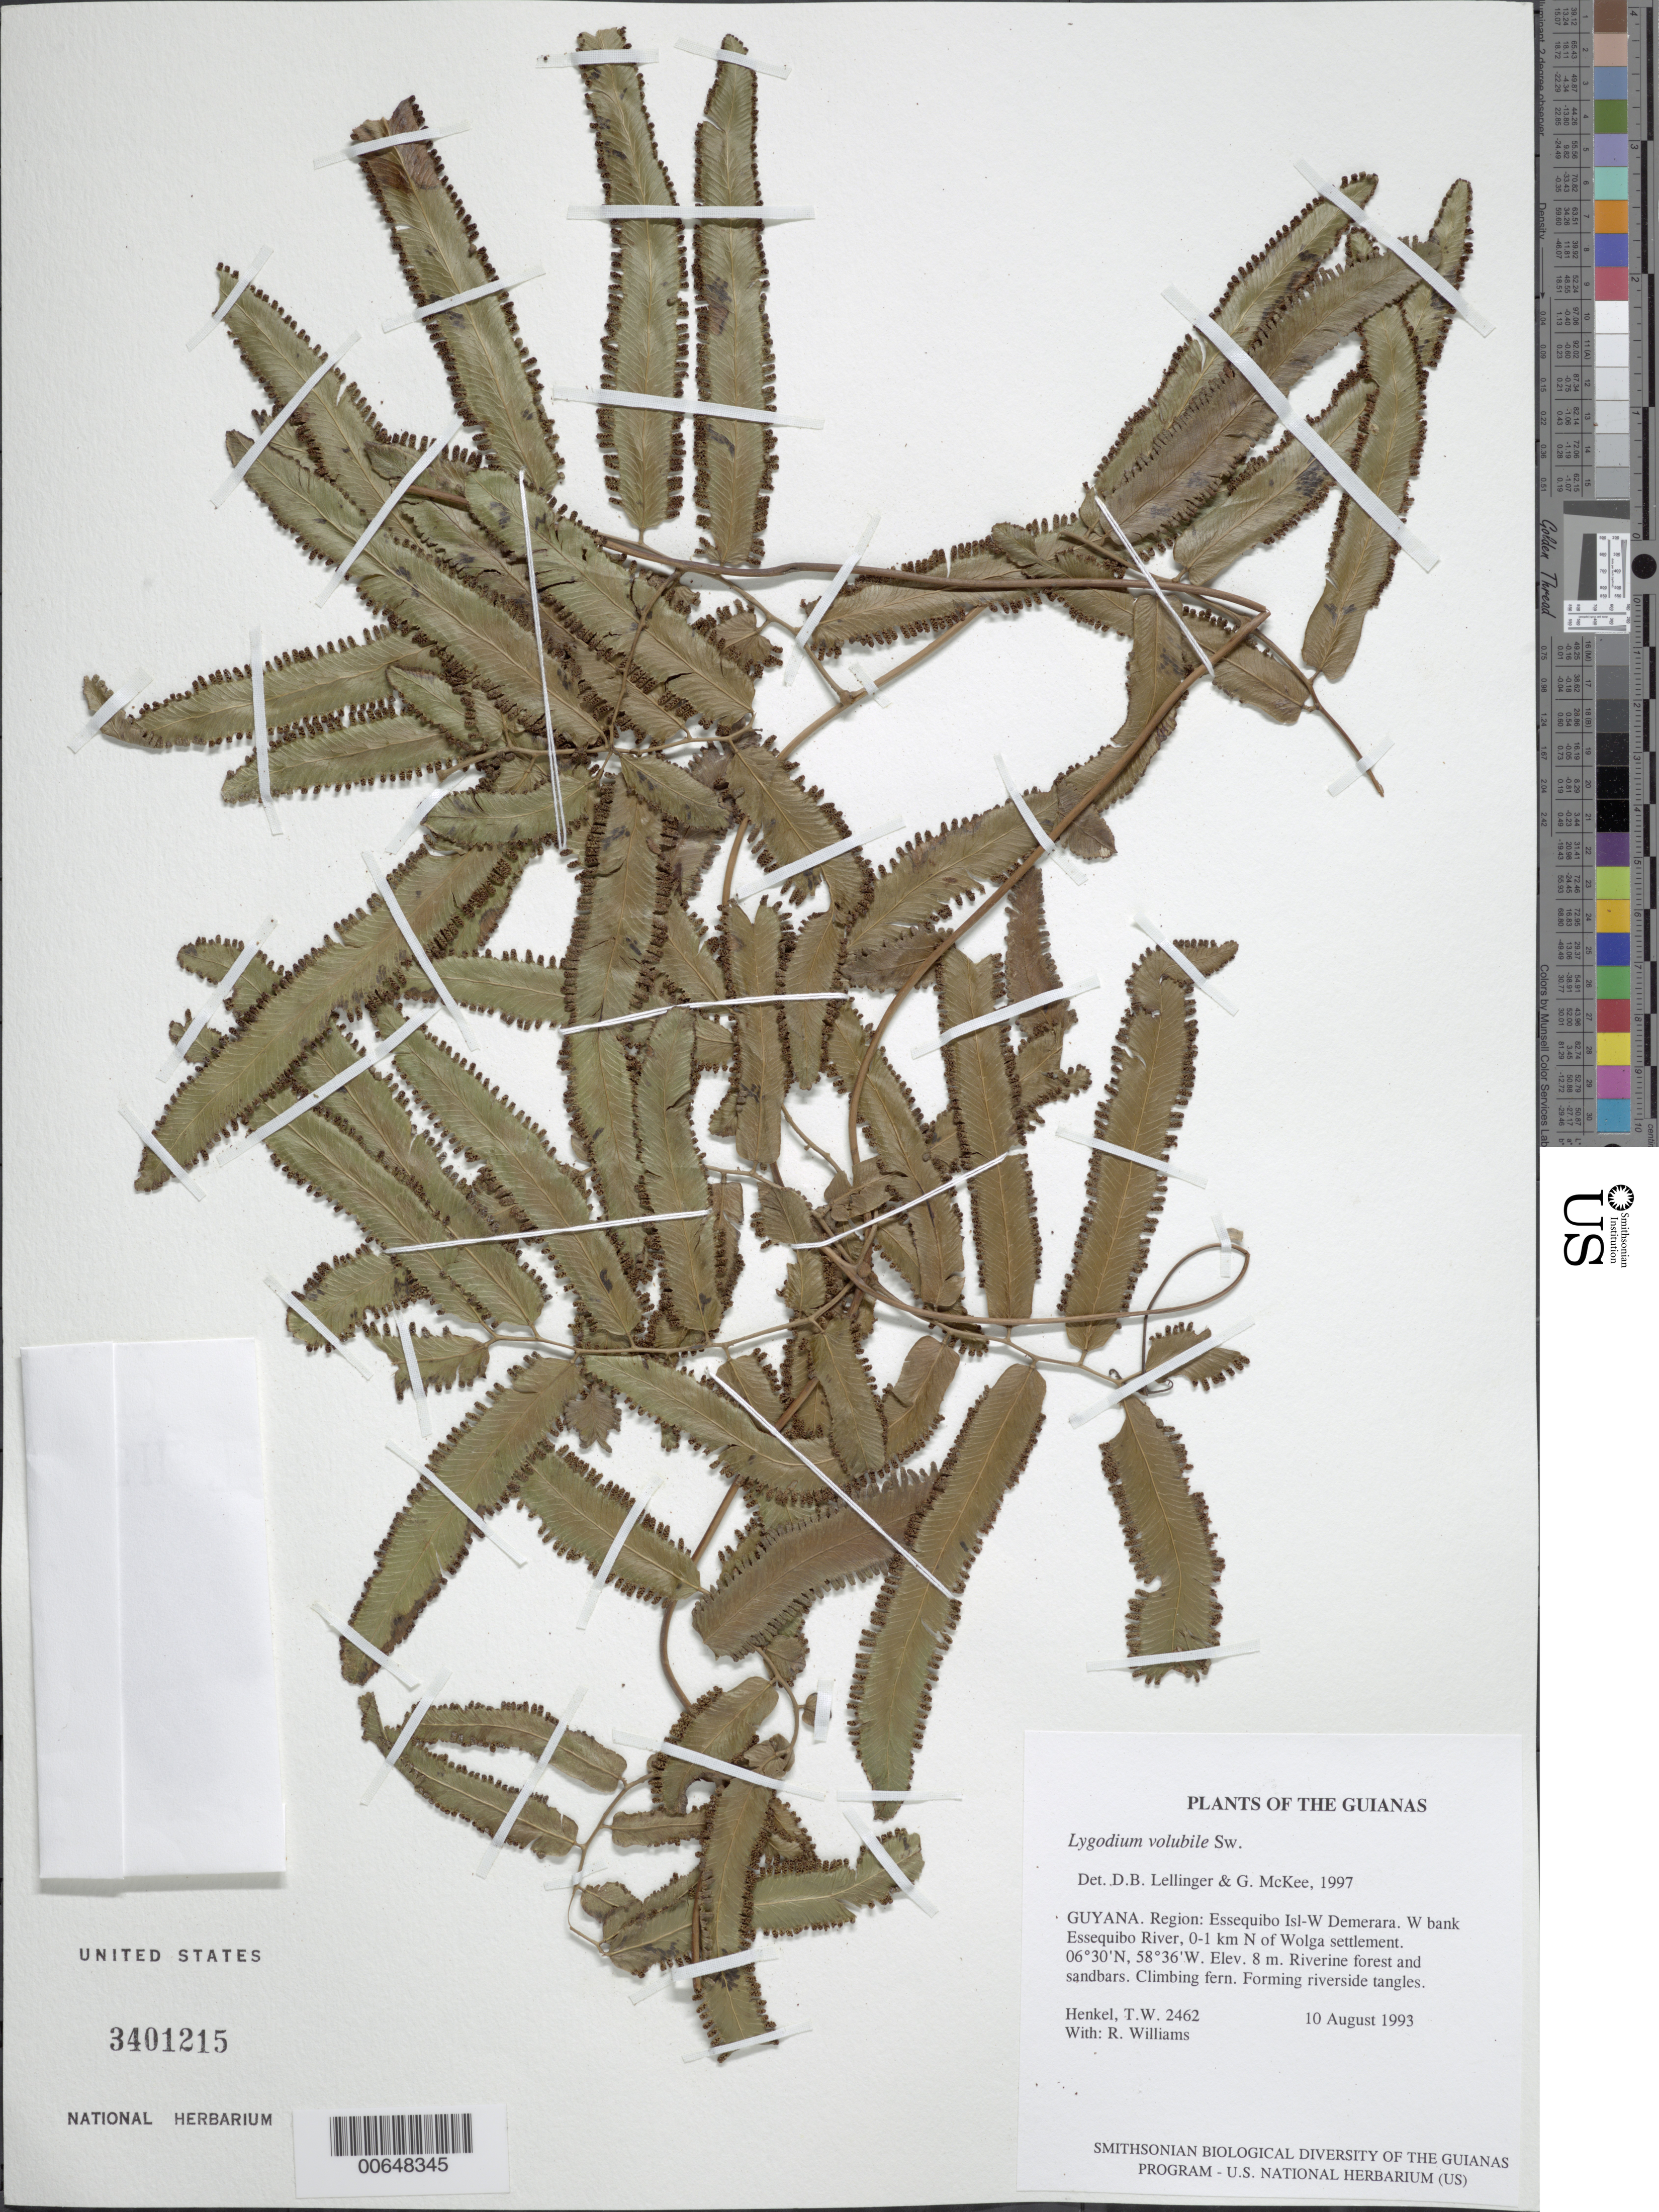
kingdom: Plantae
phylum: Tracheophyta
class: Polypodiopsida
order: Schizaeales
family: Lygodiaceae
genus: Lygodium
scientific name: Lygodium volubile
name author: Sw.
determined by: Lellinger, D. B.; McKee, G. S.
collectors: T. Henkel & R. Williams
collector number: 2462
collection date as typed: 10 August 1993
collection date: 1993-08-10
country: Guyana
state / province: Essequibo Isl-W. Demerara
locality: W bank Essequibo River, 0-1 km N of Wolga settlement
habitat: Riverine forest and sandbars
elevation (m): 8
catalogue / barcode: US 3401215